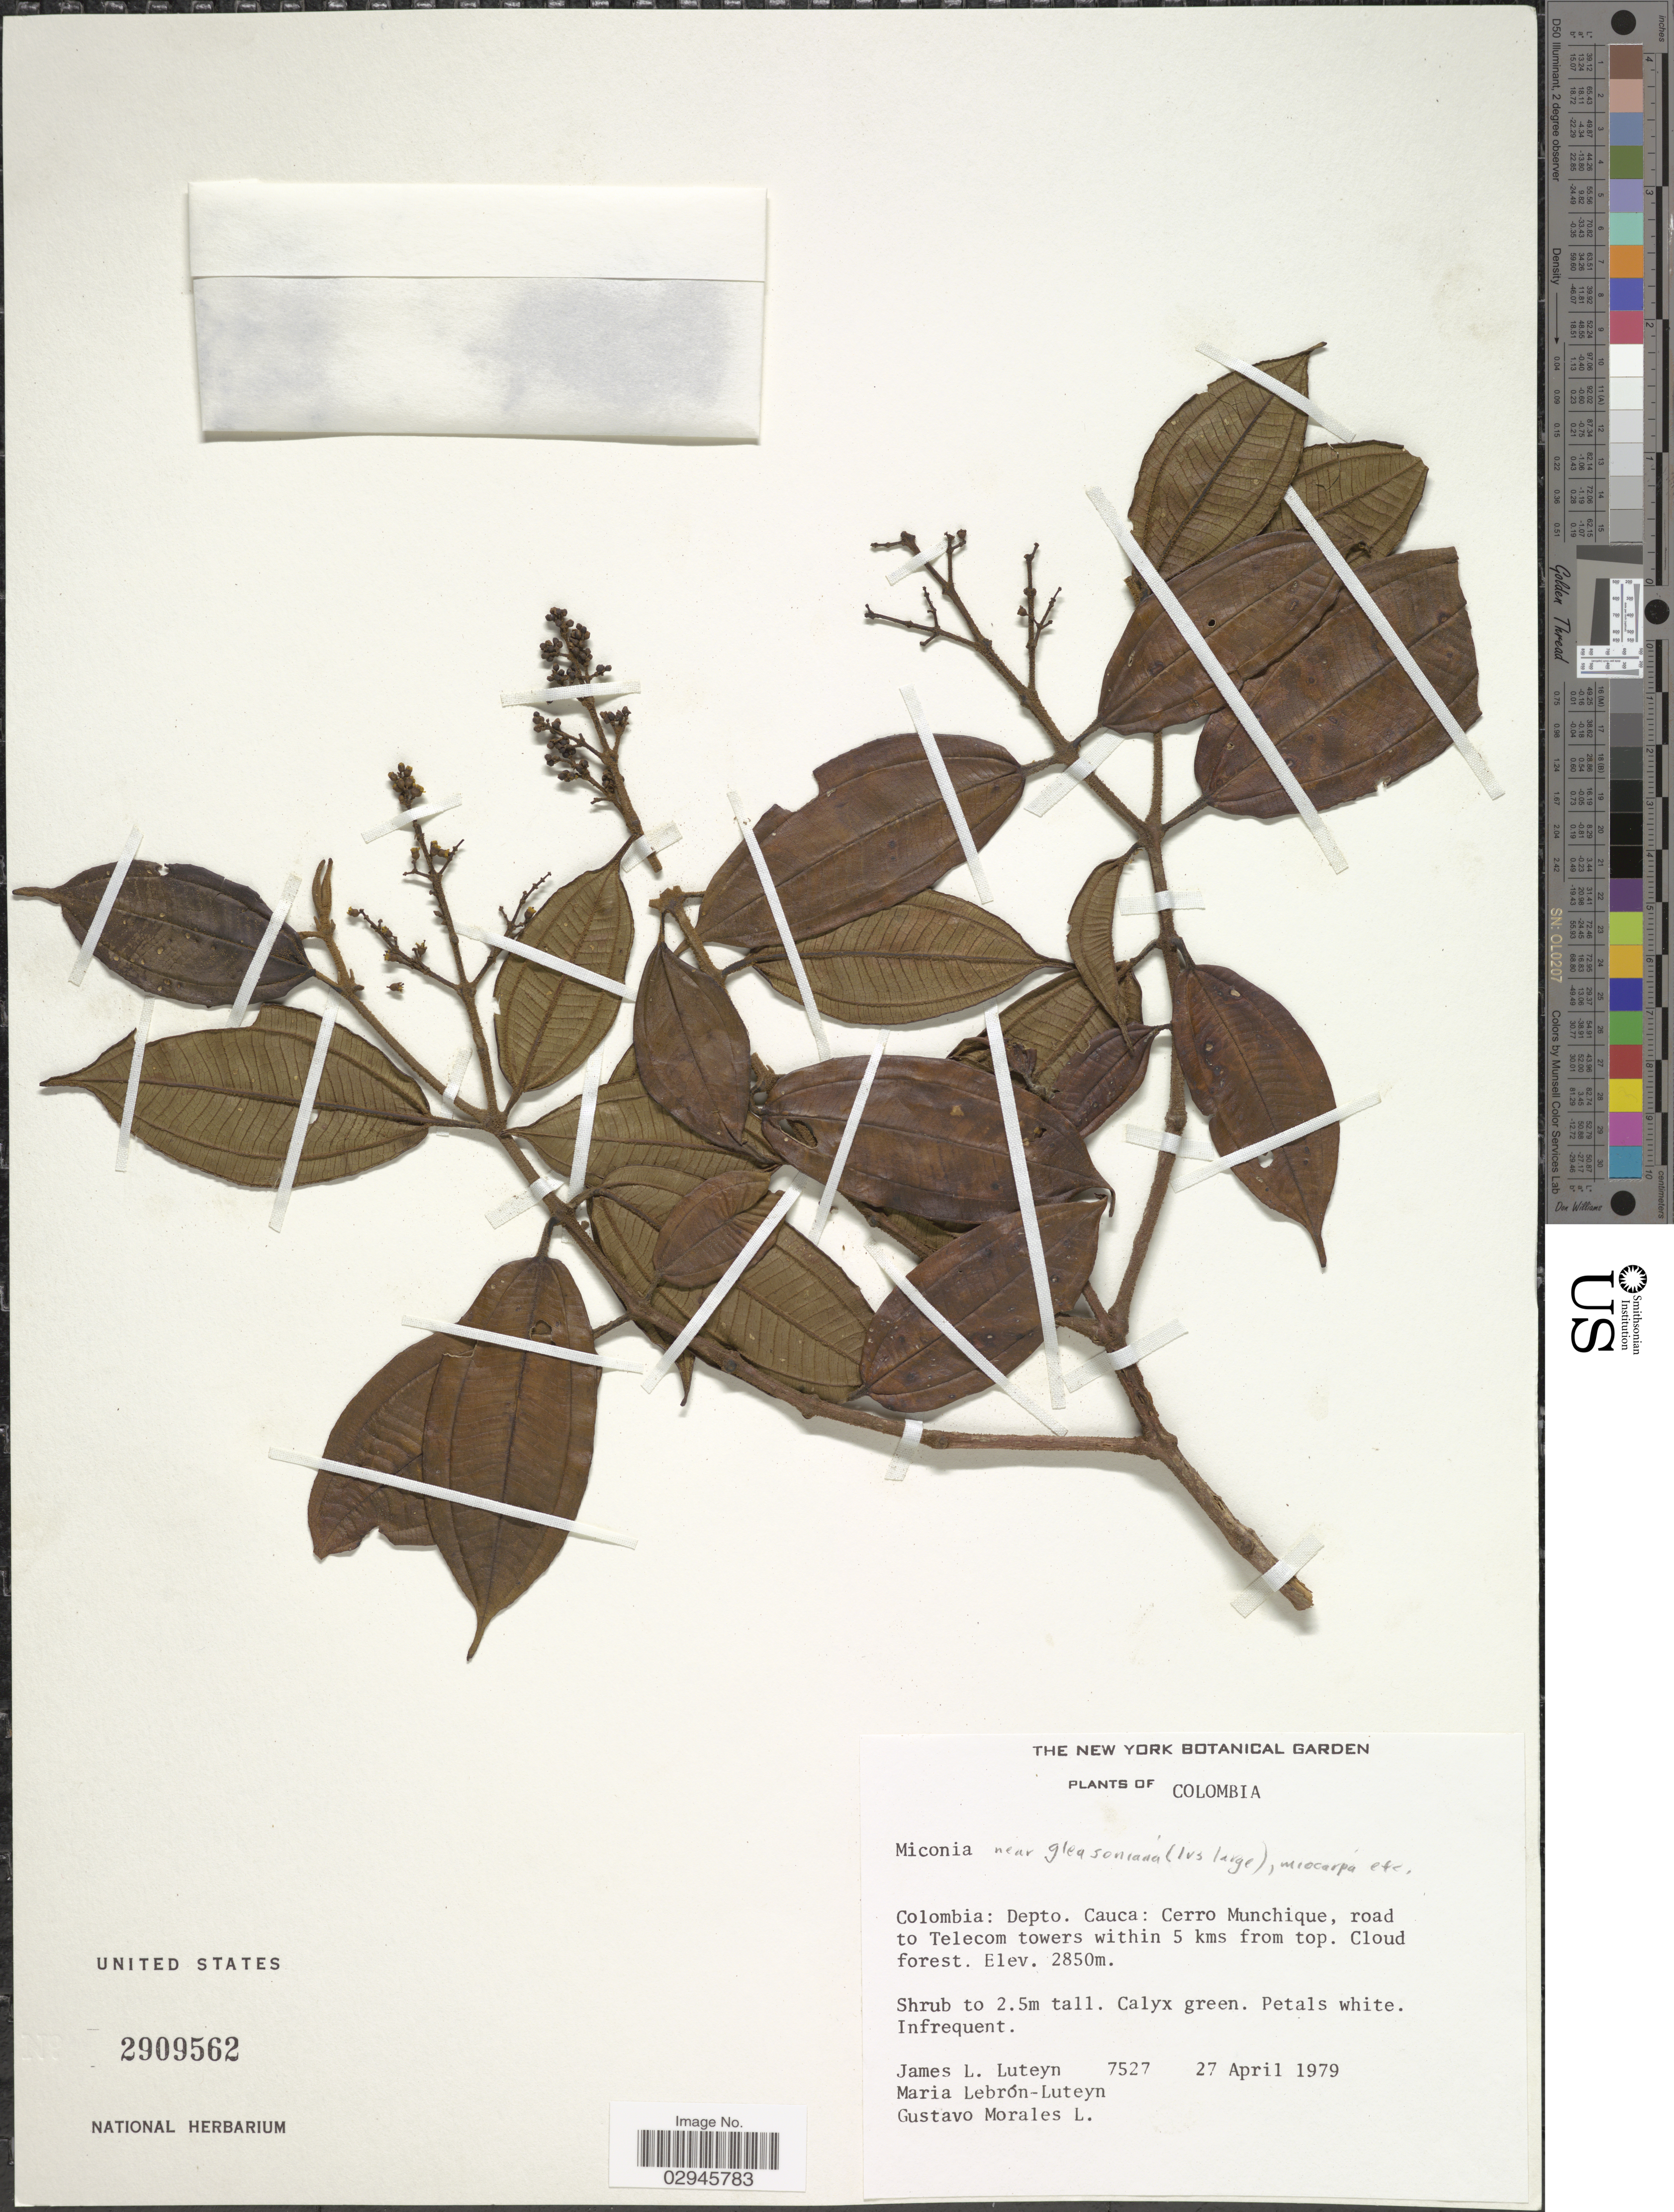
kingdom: Plantae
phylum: Tracheophyta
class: Magnoliopsida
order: Myrtales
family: Melastomataceae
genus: Miconia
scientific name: Miconia sp.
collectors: J. Luteyn, M. L. Lebrón-Luteyn & G. Morales L.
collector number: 7527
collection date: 1979-04-27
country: Colombia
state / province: Cauca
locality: Depto. Cauca: Cerro Munchique, road to Telecom towers within 5 kms from top.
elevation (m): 2850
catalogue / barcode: US 2909562